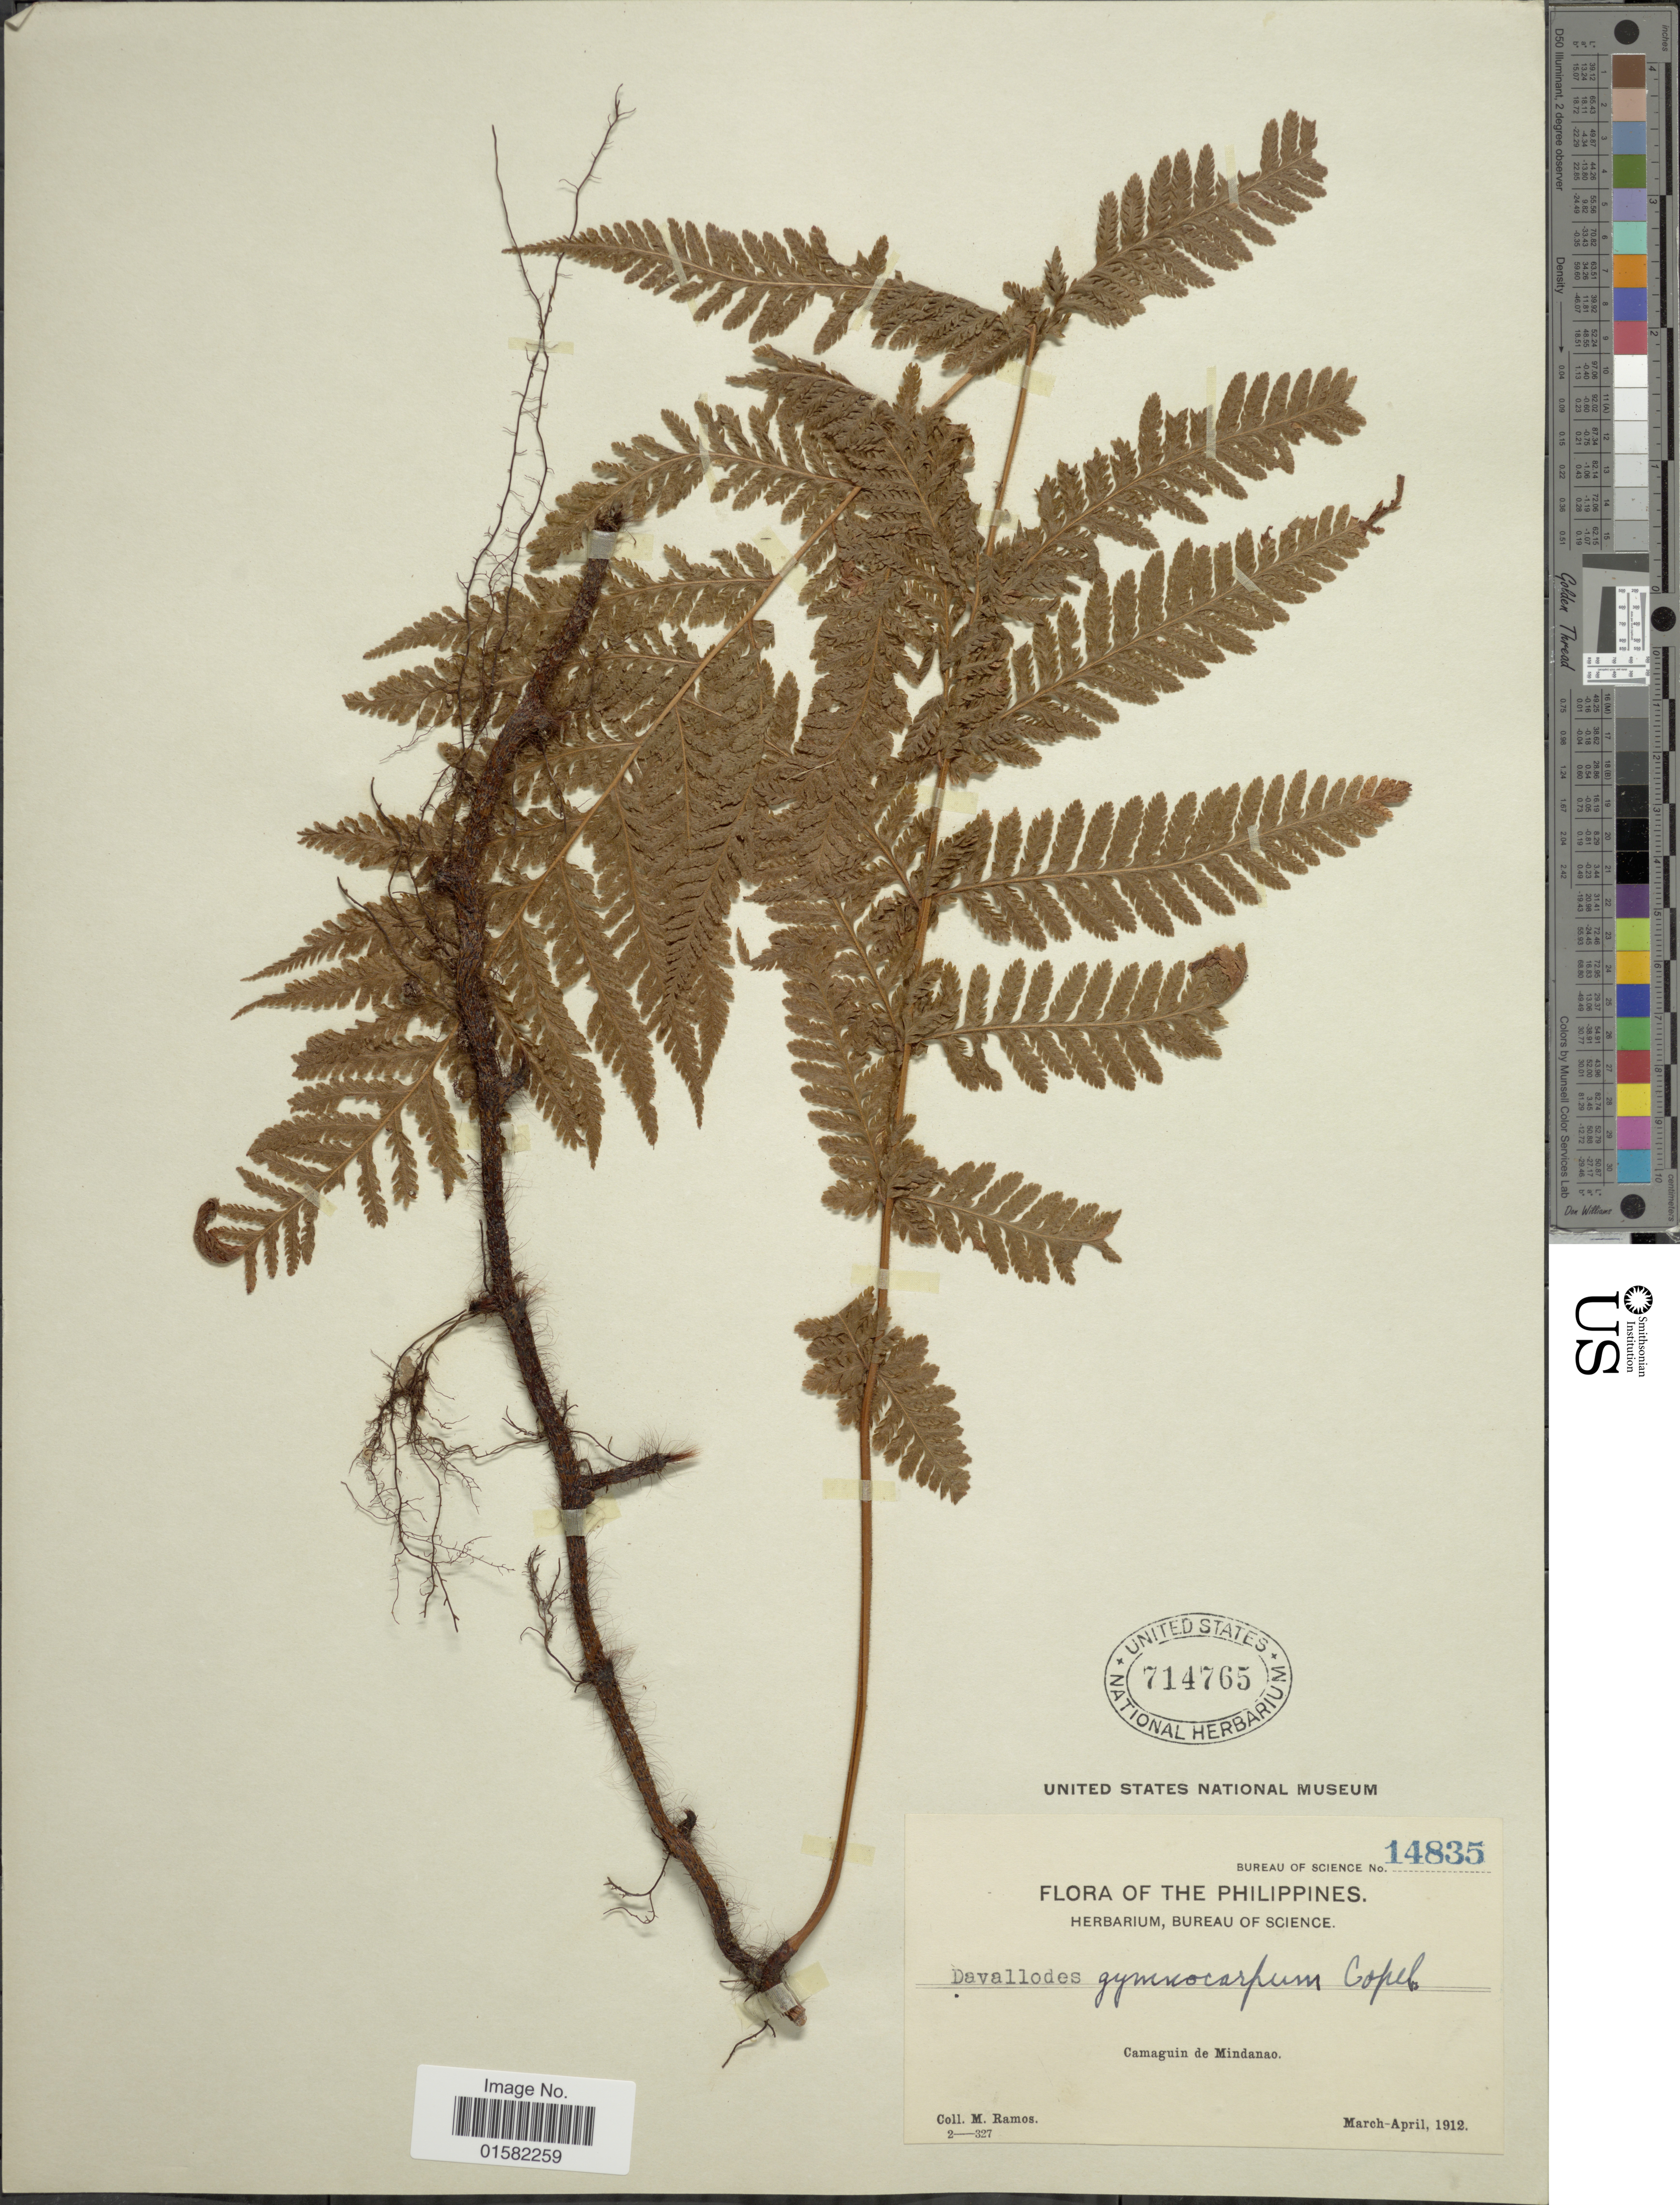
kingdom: Plantae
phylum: Tracheophyta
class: Polypodiopsida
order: Polypodiales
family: Davalliaceae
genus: Davallodes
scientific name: Davallodes gymnocarpum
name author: Copel.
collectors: M. Ramos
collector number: Bureau of Science 14835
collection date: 1912-03/1912-04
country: Philippines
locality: Camaguin de Mindanao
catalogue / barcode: US 714765